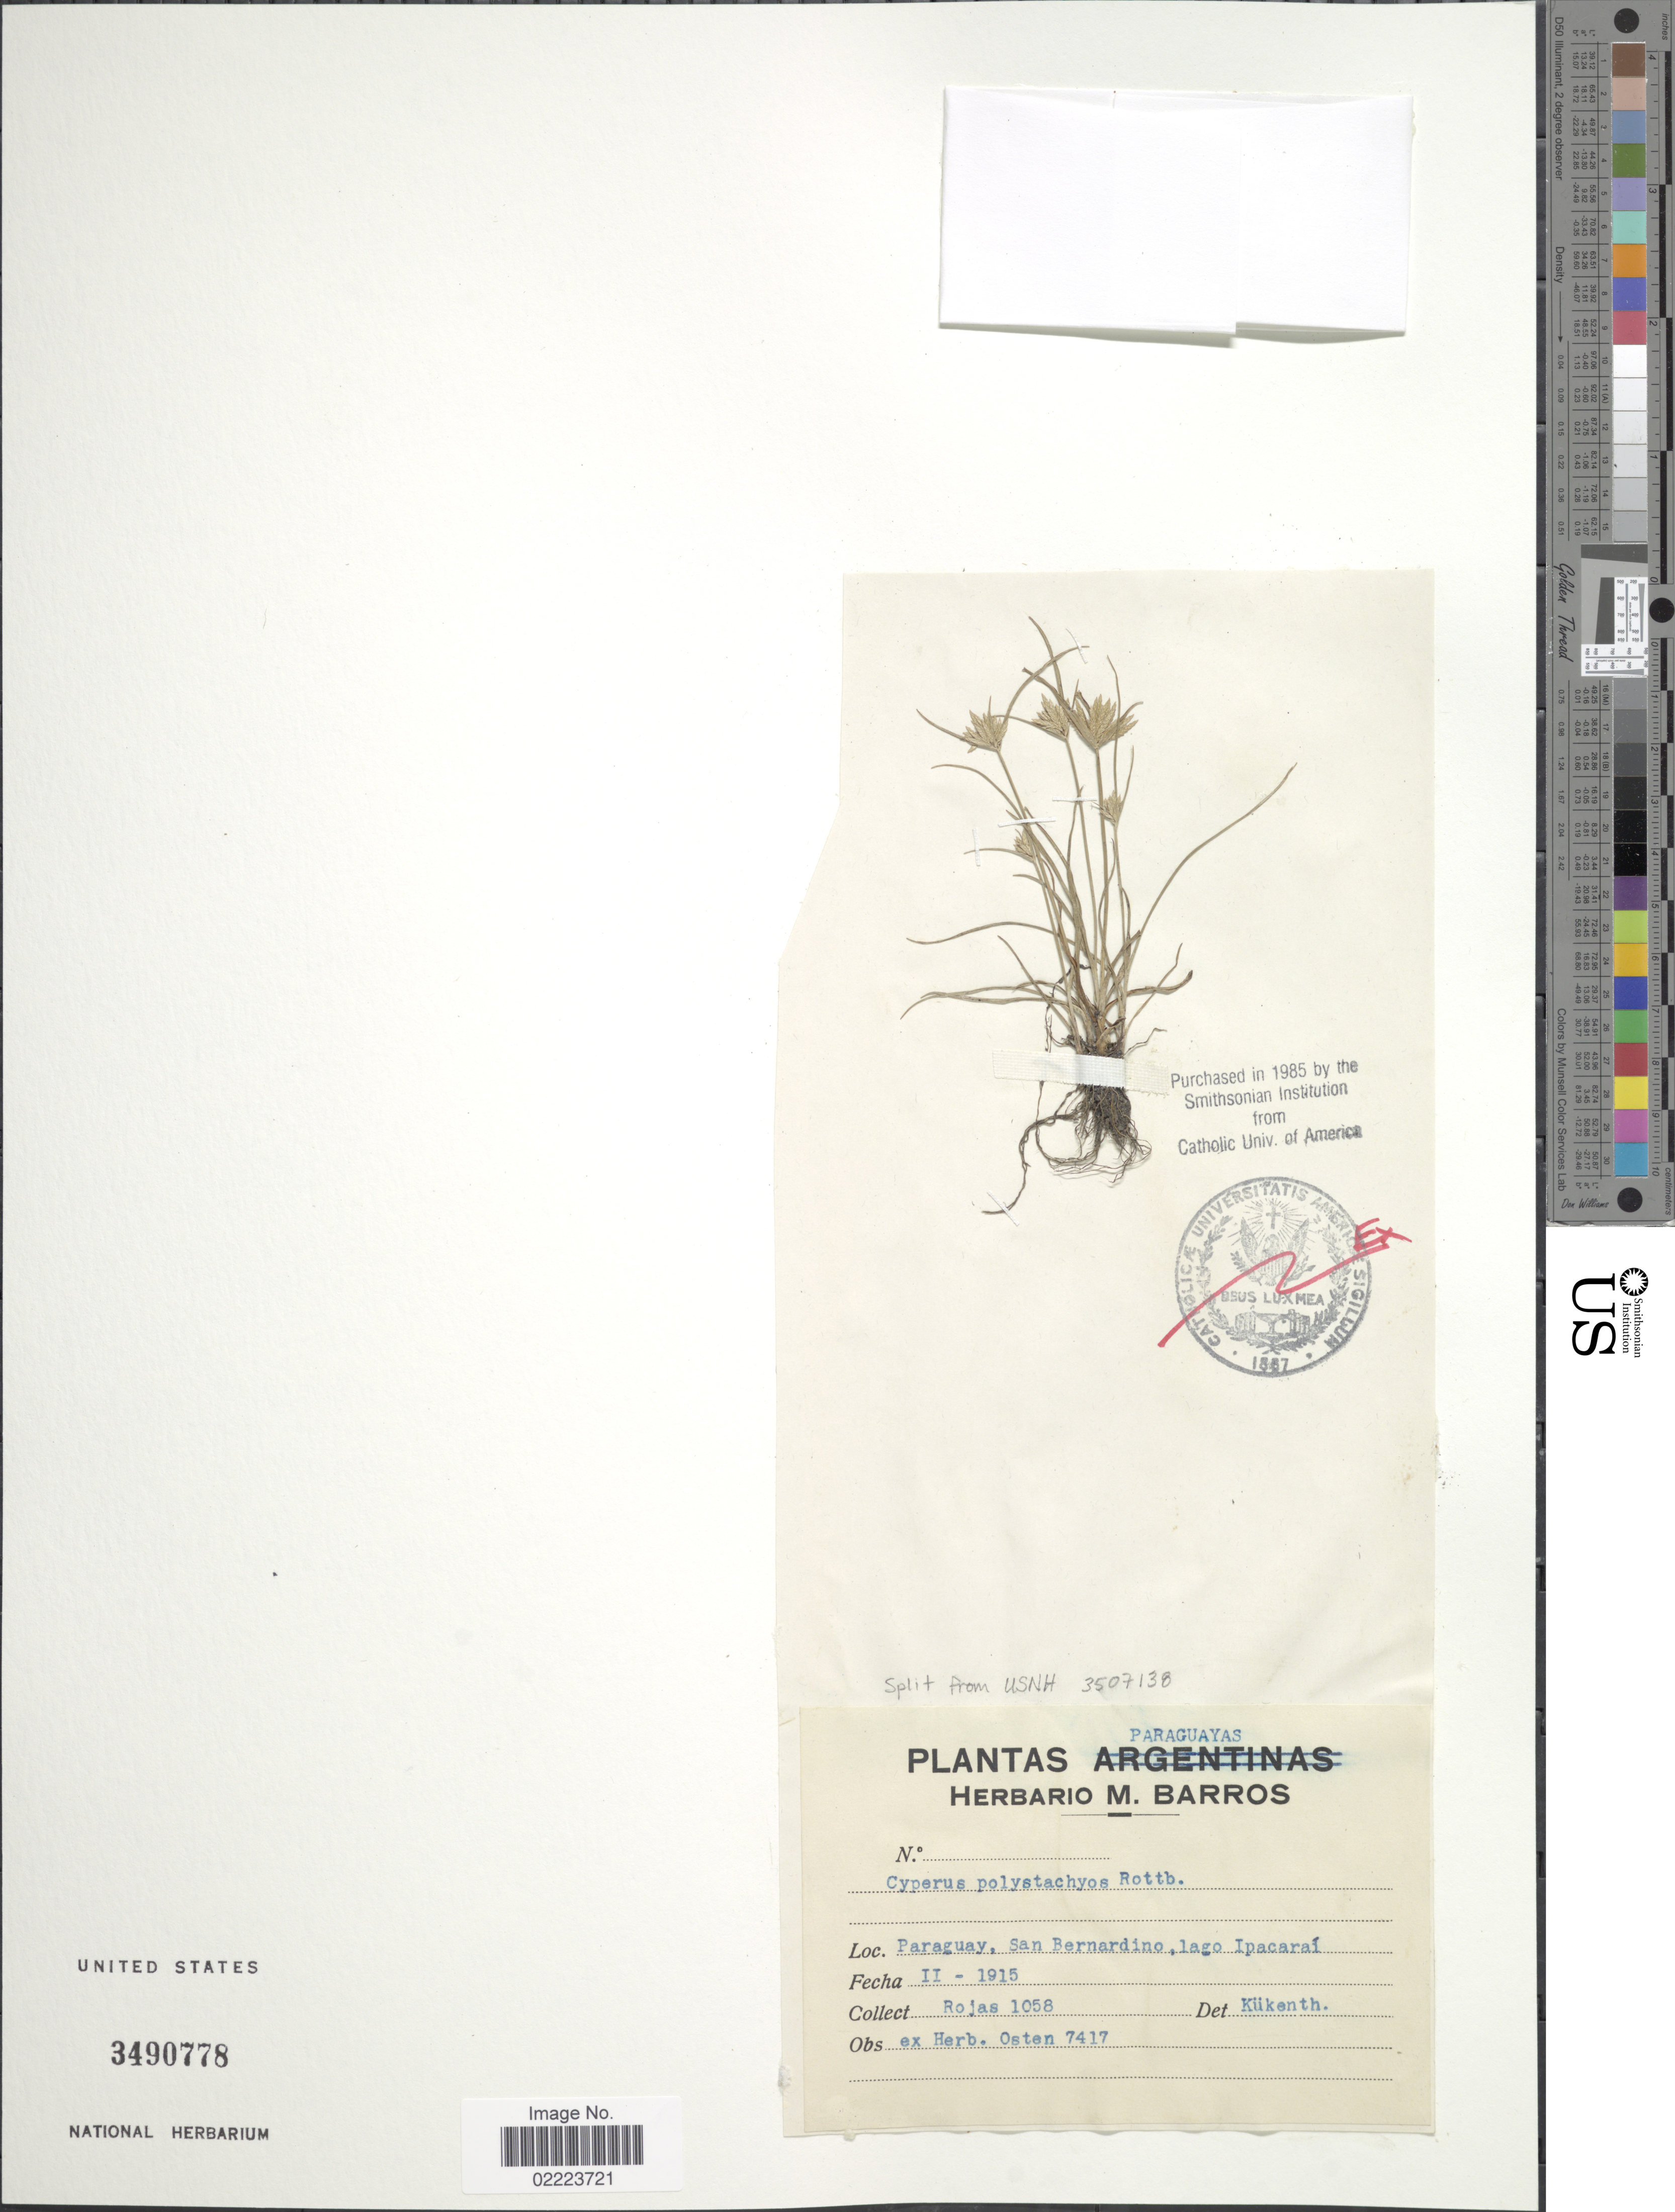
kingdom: Plantae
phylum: Tracheophyta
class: Liliopsida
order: Poales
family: Cyperaceae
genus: Cyperus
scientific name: Cyperus polystachyos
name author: Rottb.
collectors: Rojas, --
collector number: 1058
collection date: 1915-02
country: Paraguay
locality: San Bernardino, lago Ipacarai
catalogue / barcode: US 3490778